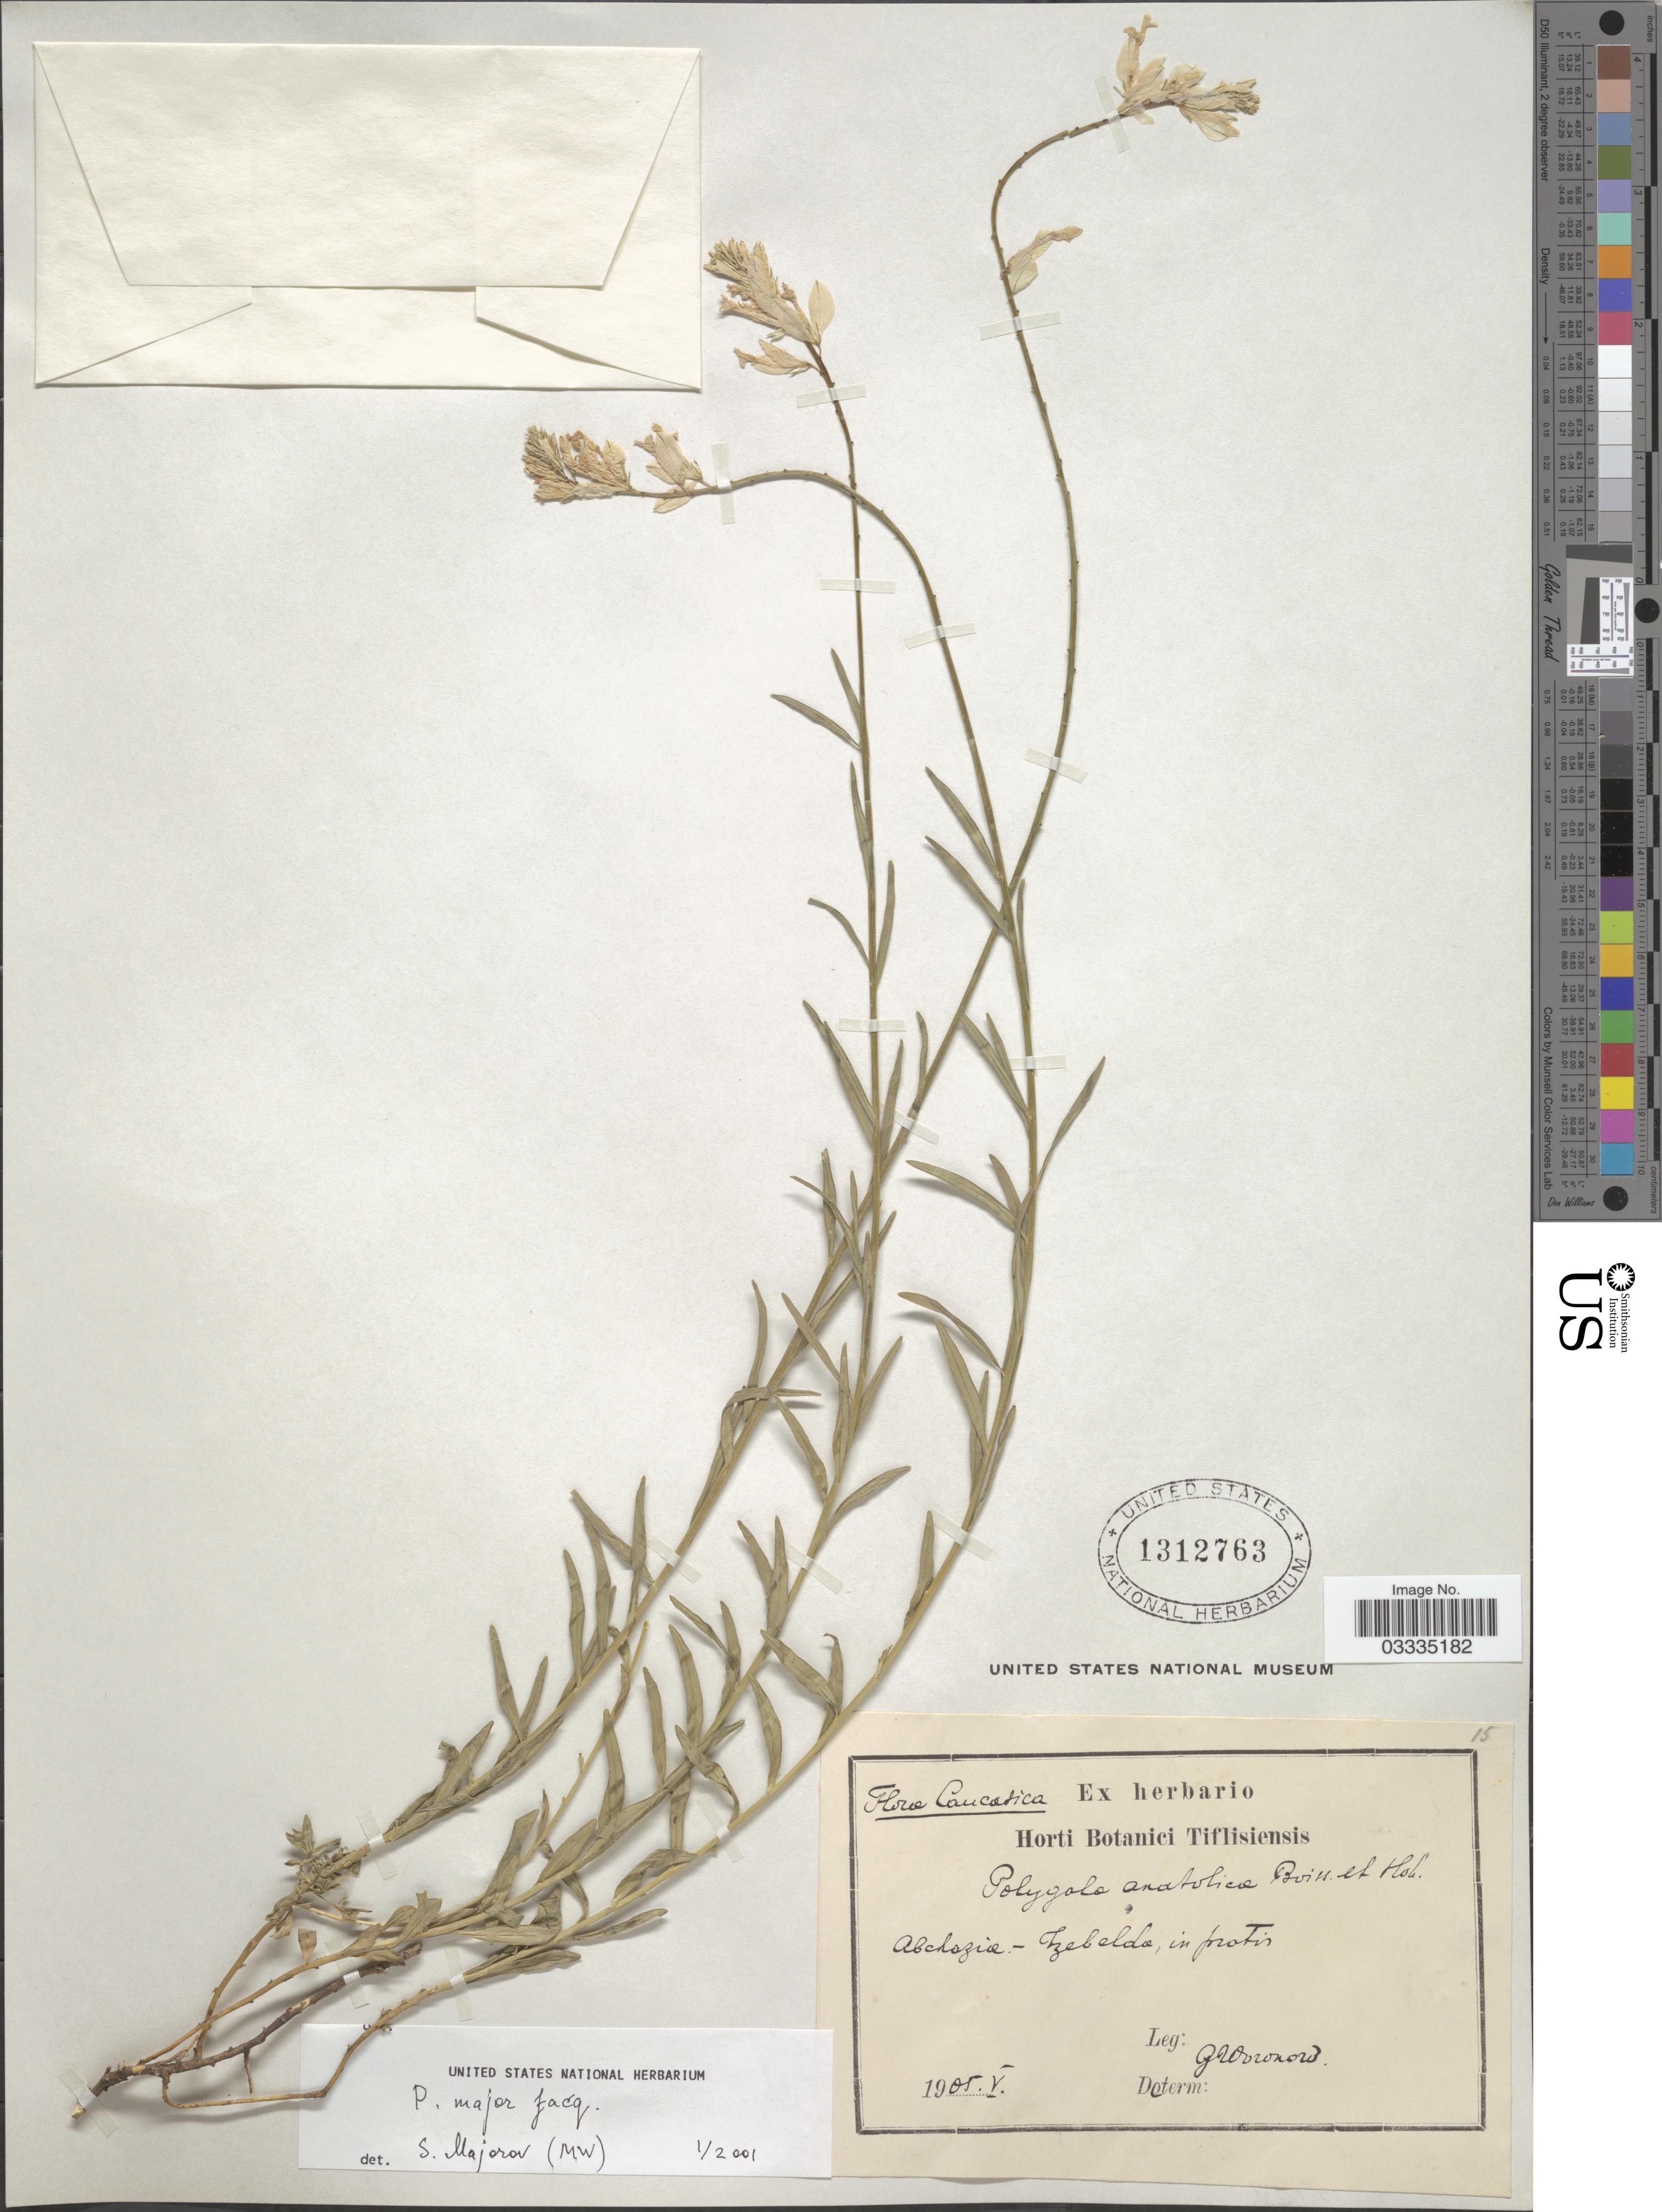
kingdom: Plantae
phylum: Tracheophyta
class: Magnoliopsida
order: Fabales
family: Polygalaceae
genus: Polygala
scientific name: Polygala major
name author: Jacq.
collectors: G. Woronow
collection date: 1905-05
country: Georgia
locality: Caucasica. Abchazia - Izebeldie, in pratis.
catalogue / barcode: US 132763